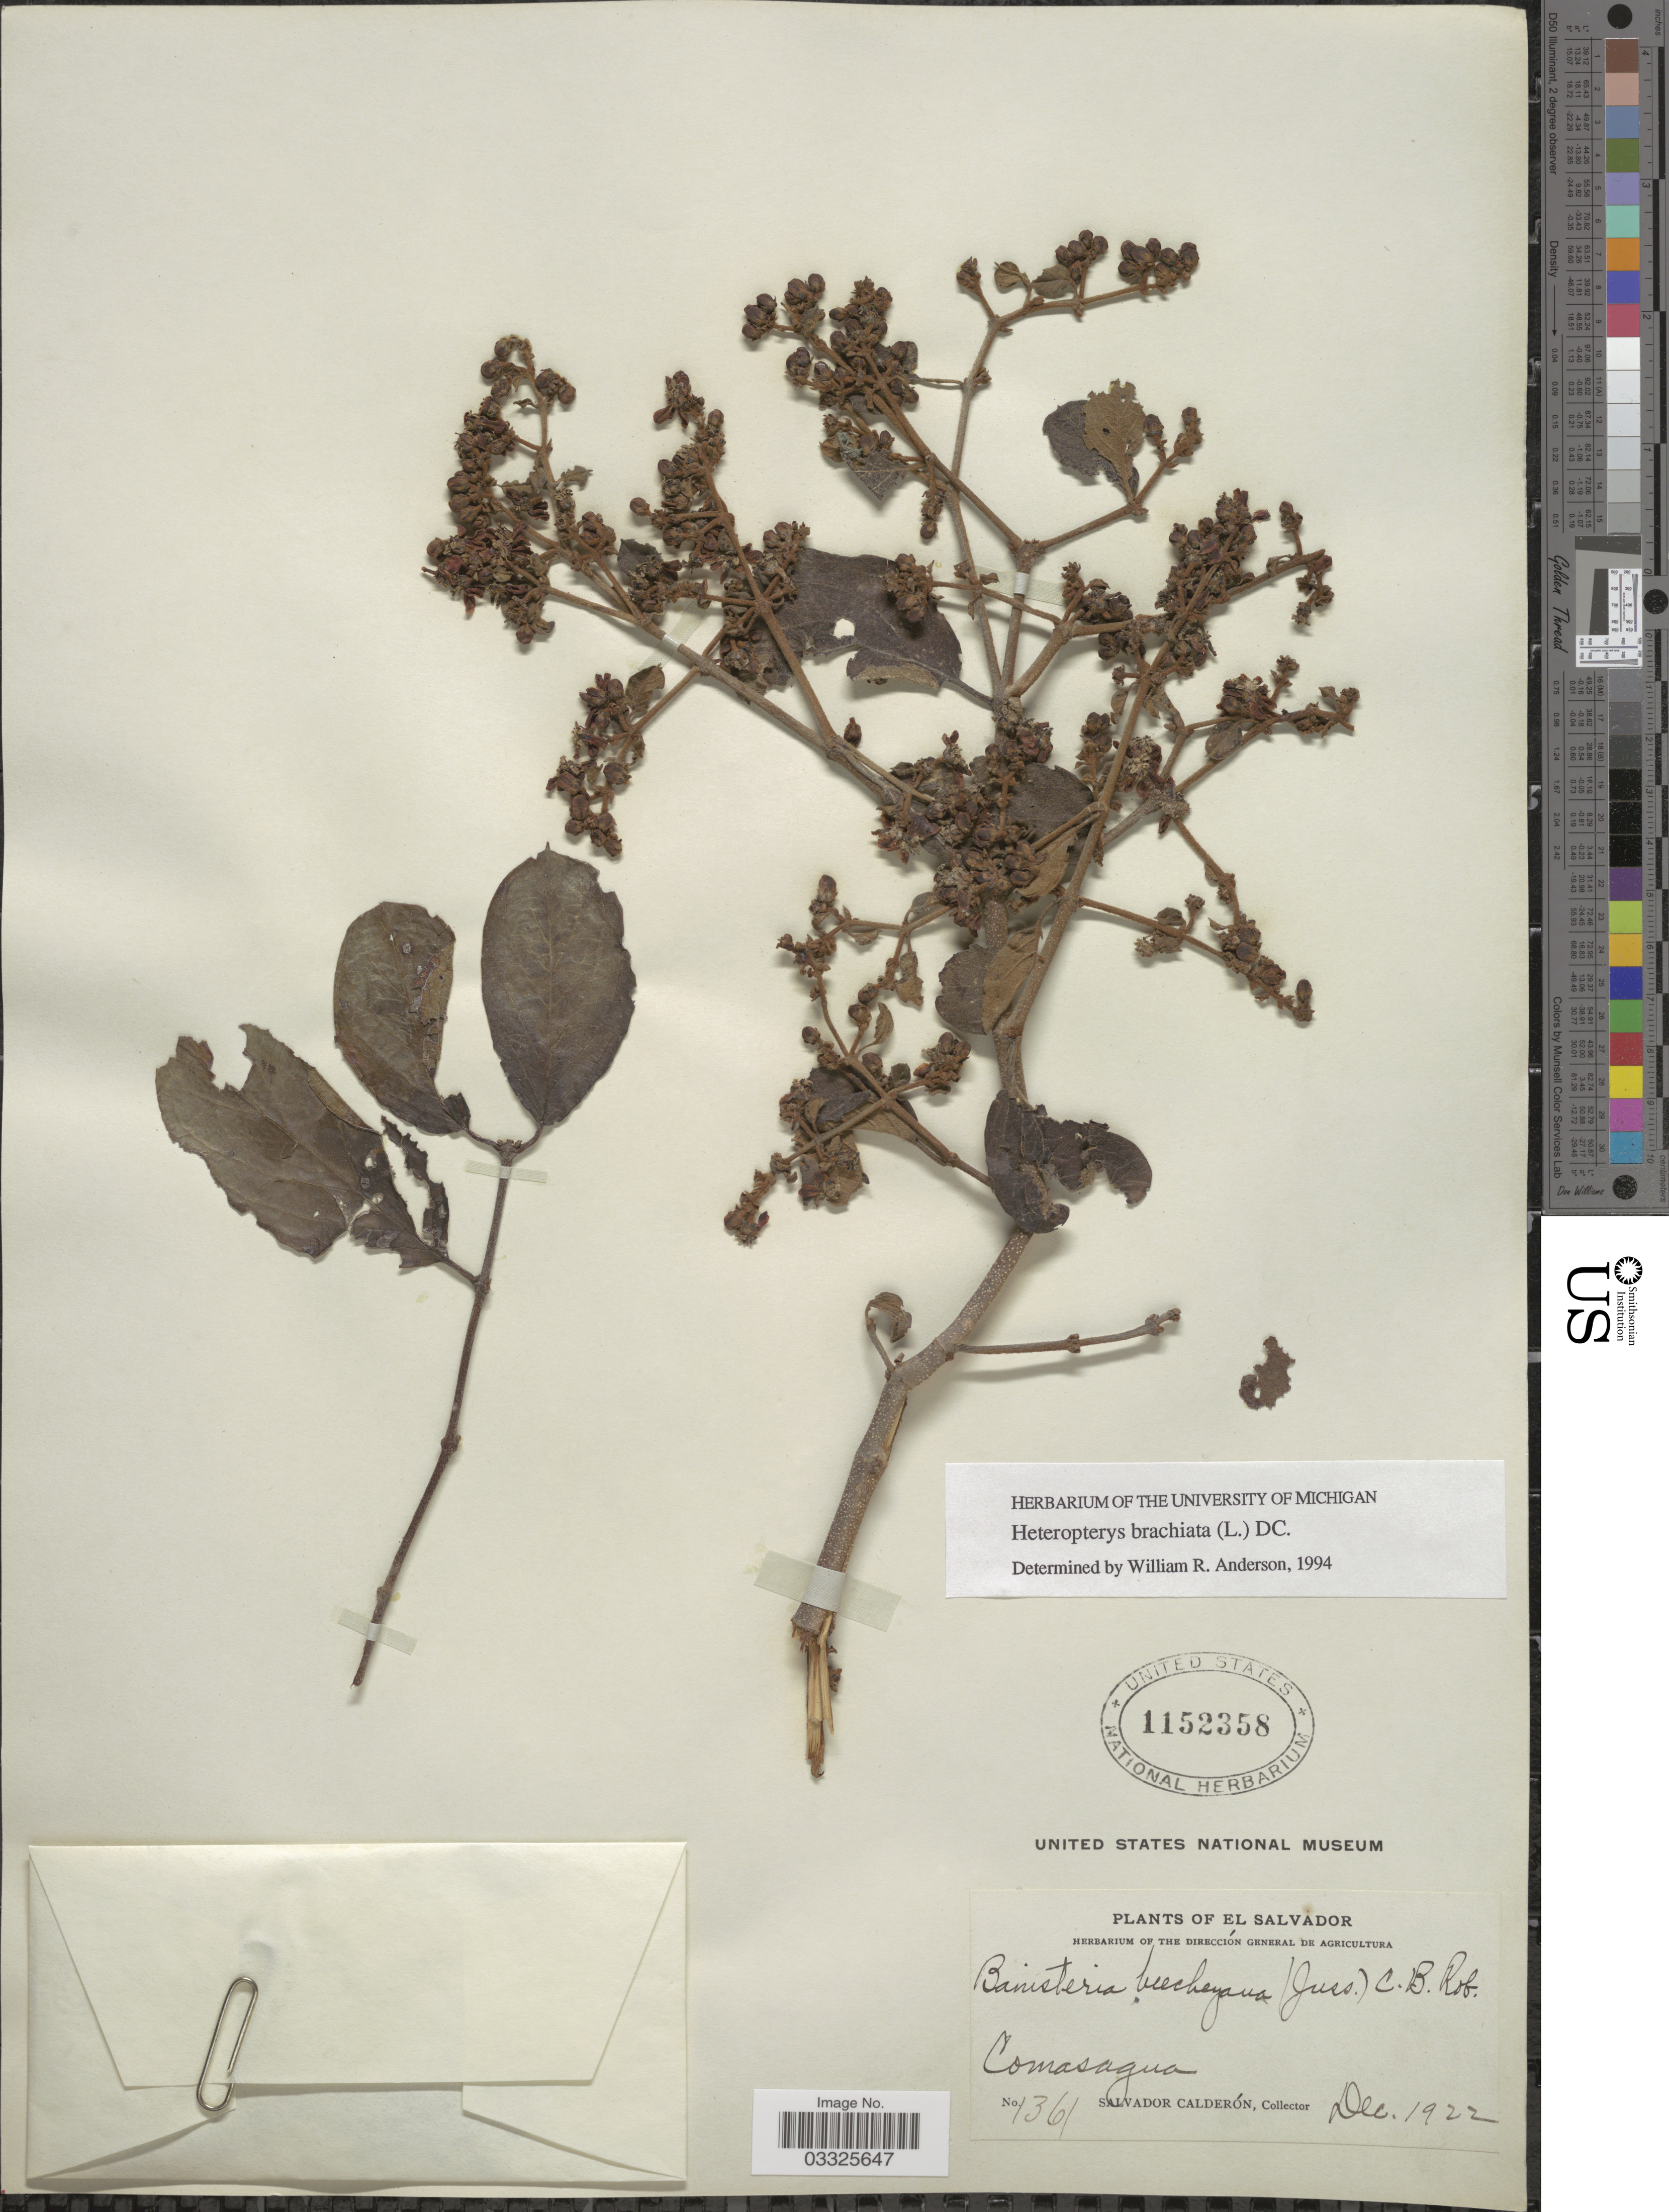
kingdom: Plantae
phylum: Tracheophyta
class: Magnoliopsida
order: Malpighiales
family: Malpighiaceae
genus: Heteropterys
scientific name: Heteropterys brachiata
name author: (L.) DC.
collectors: S. Calderón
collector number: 1361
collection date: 1922-12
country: El Salvador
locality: Comasagua.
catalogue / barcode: US 1152358